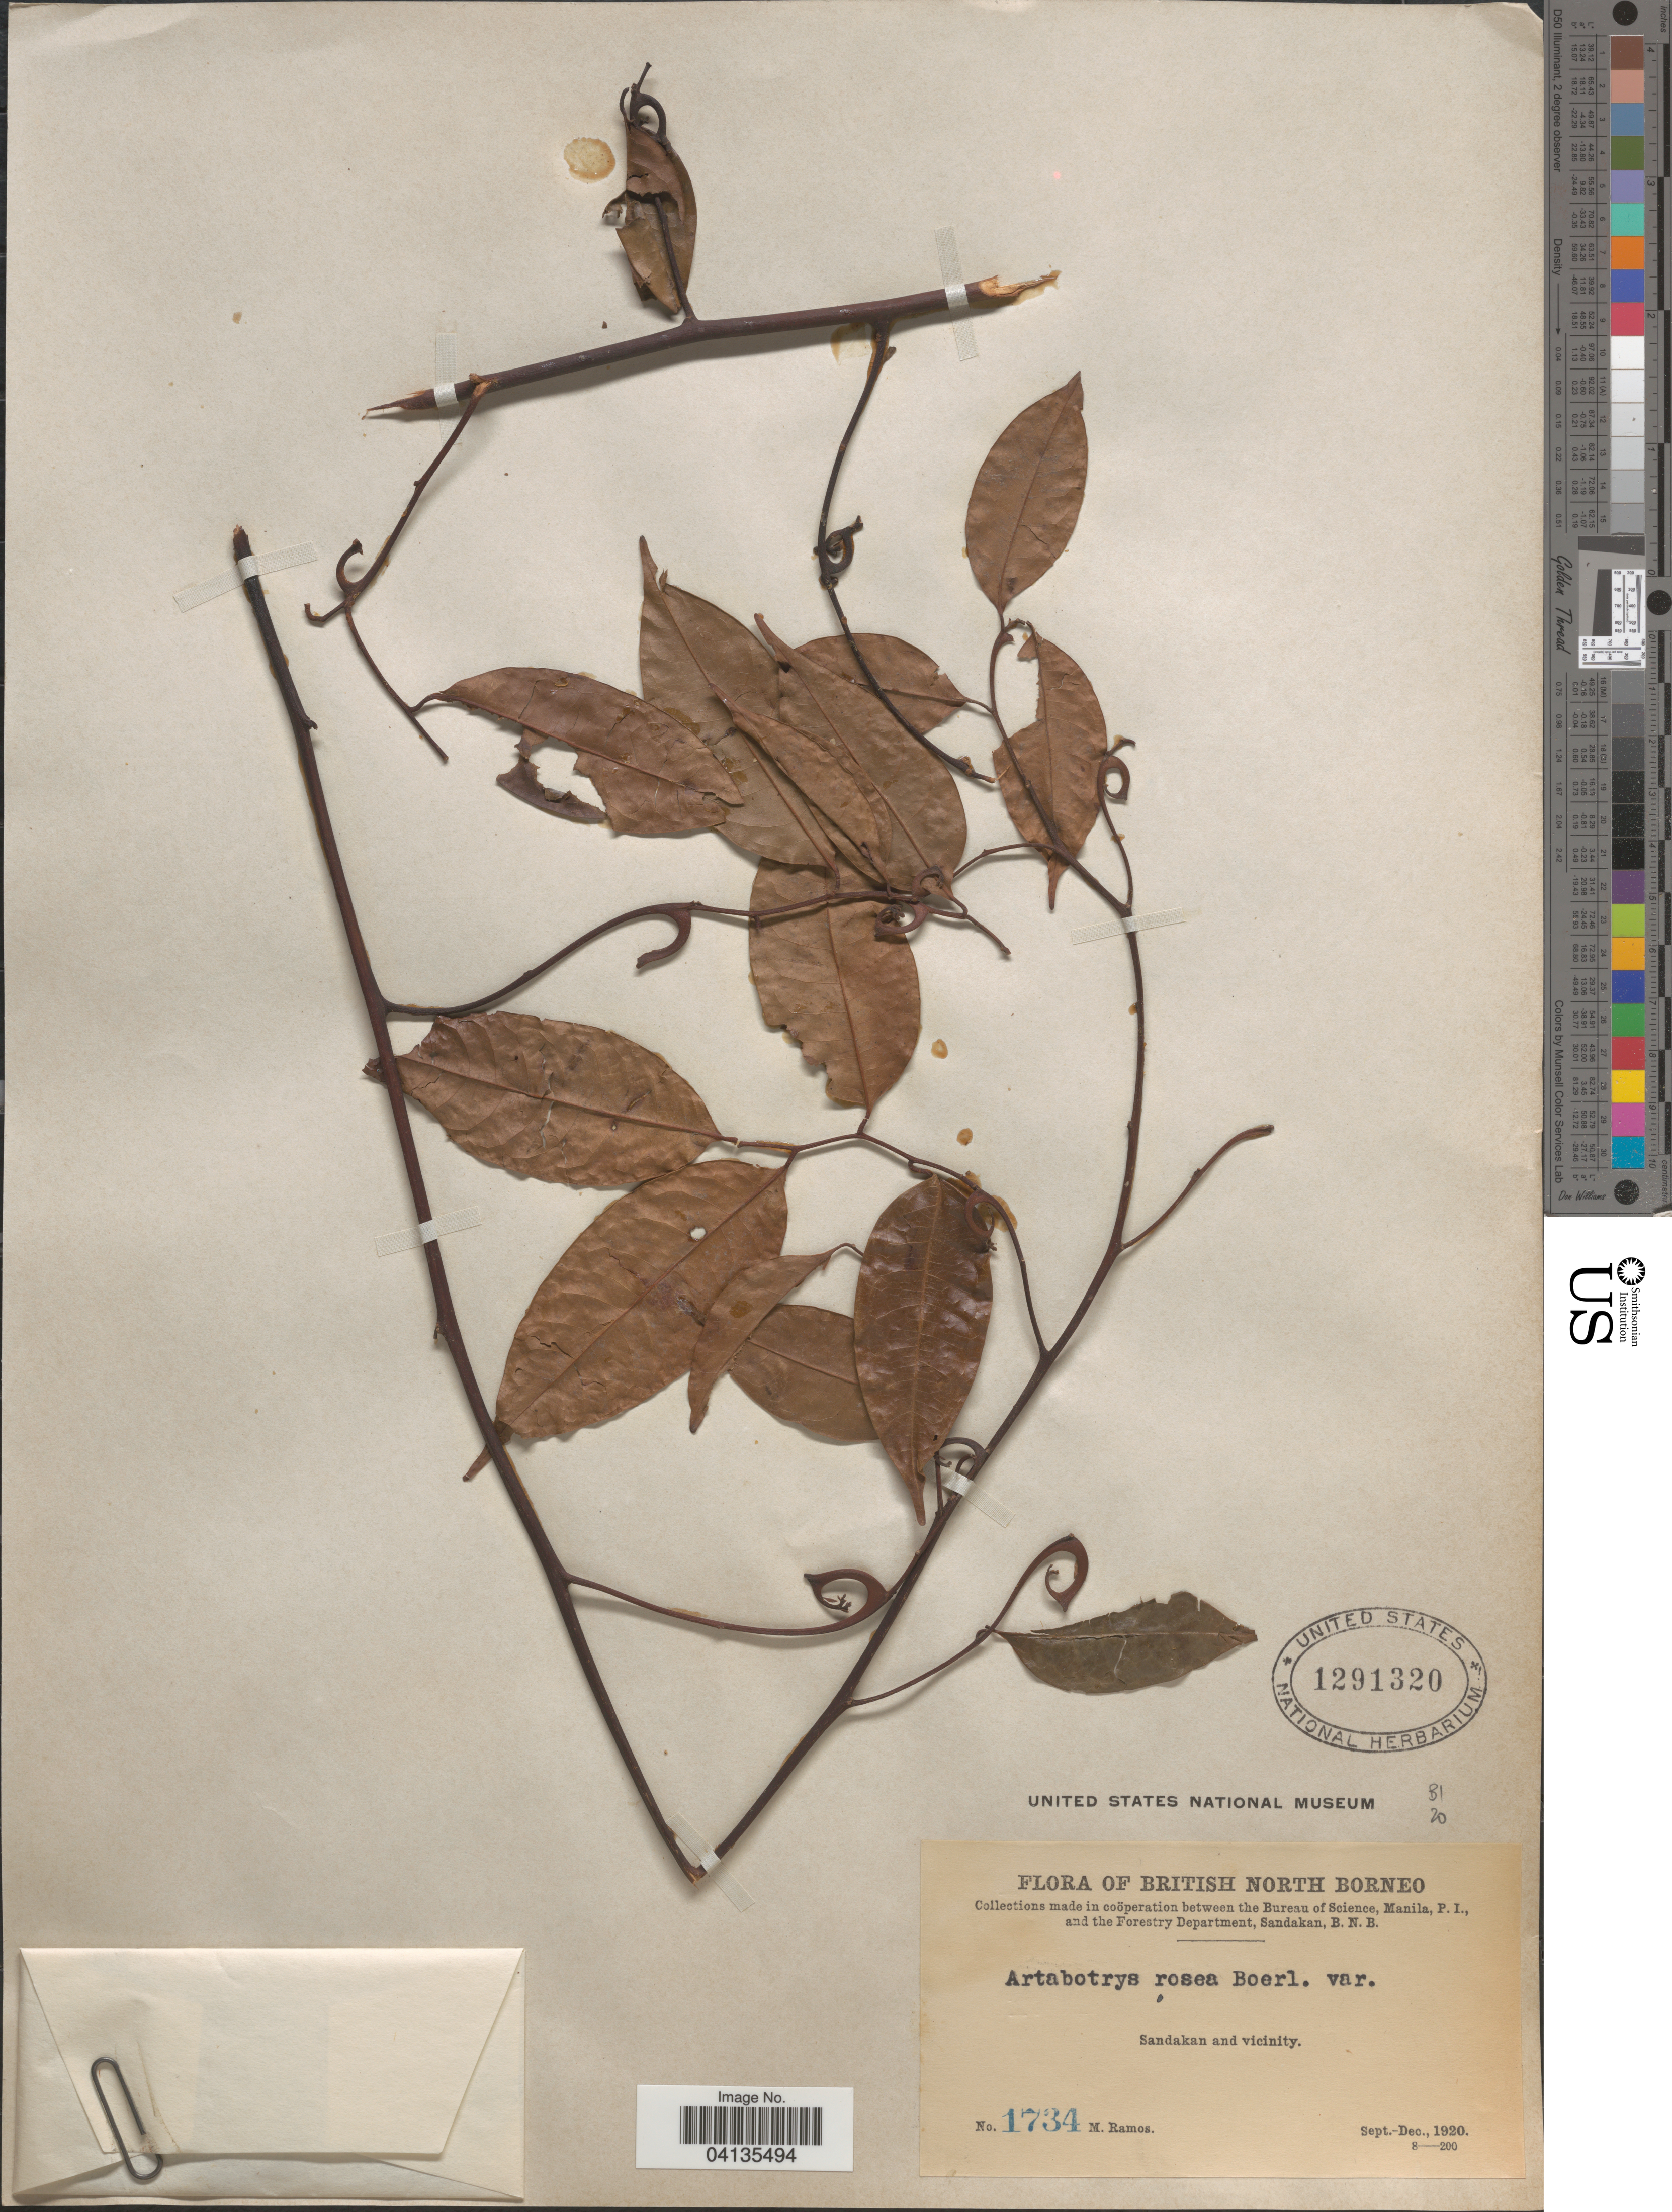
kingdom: Plantae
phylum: Tracheophyta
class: Magnoliopsida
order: Magnoliales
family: Annonaceae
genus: Artabotrys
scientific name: Artabotrys rupestris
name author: Diels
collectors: M. Ramos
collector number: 1734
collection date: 1920-09/1920-12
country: Malaysia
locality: British North Borneo. Sandakan and vicinity.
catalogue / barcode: US 1291320